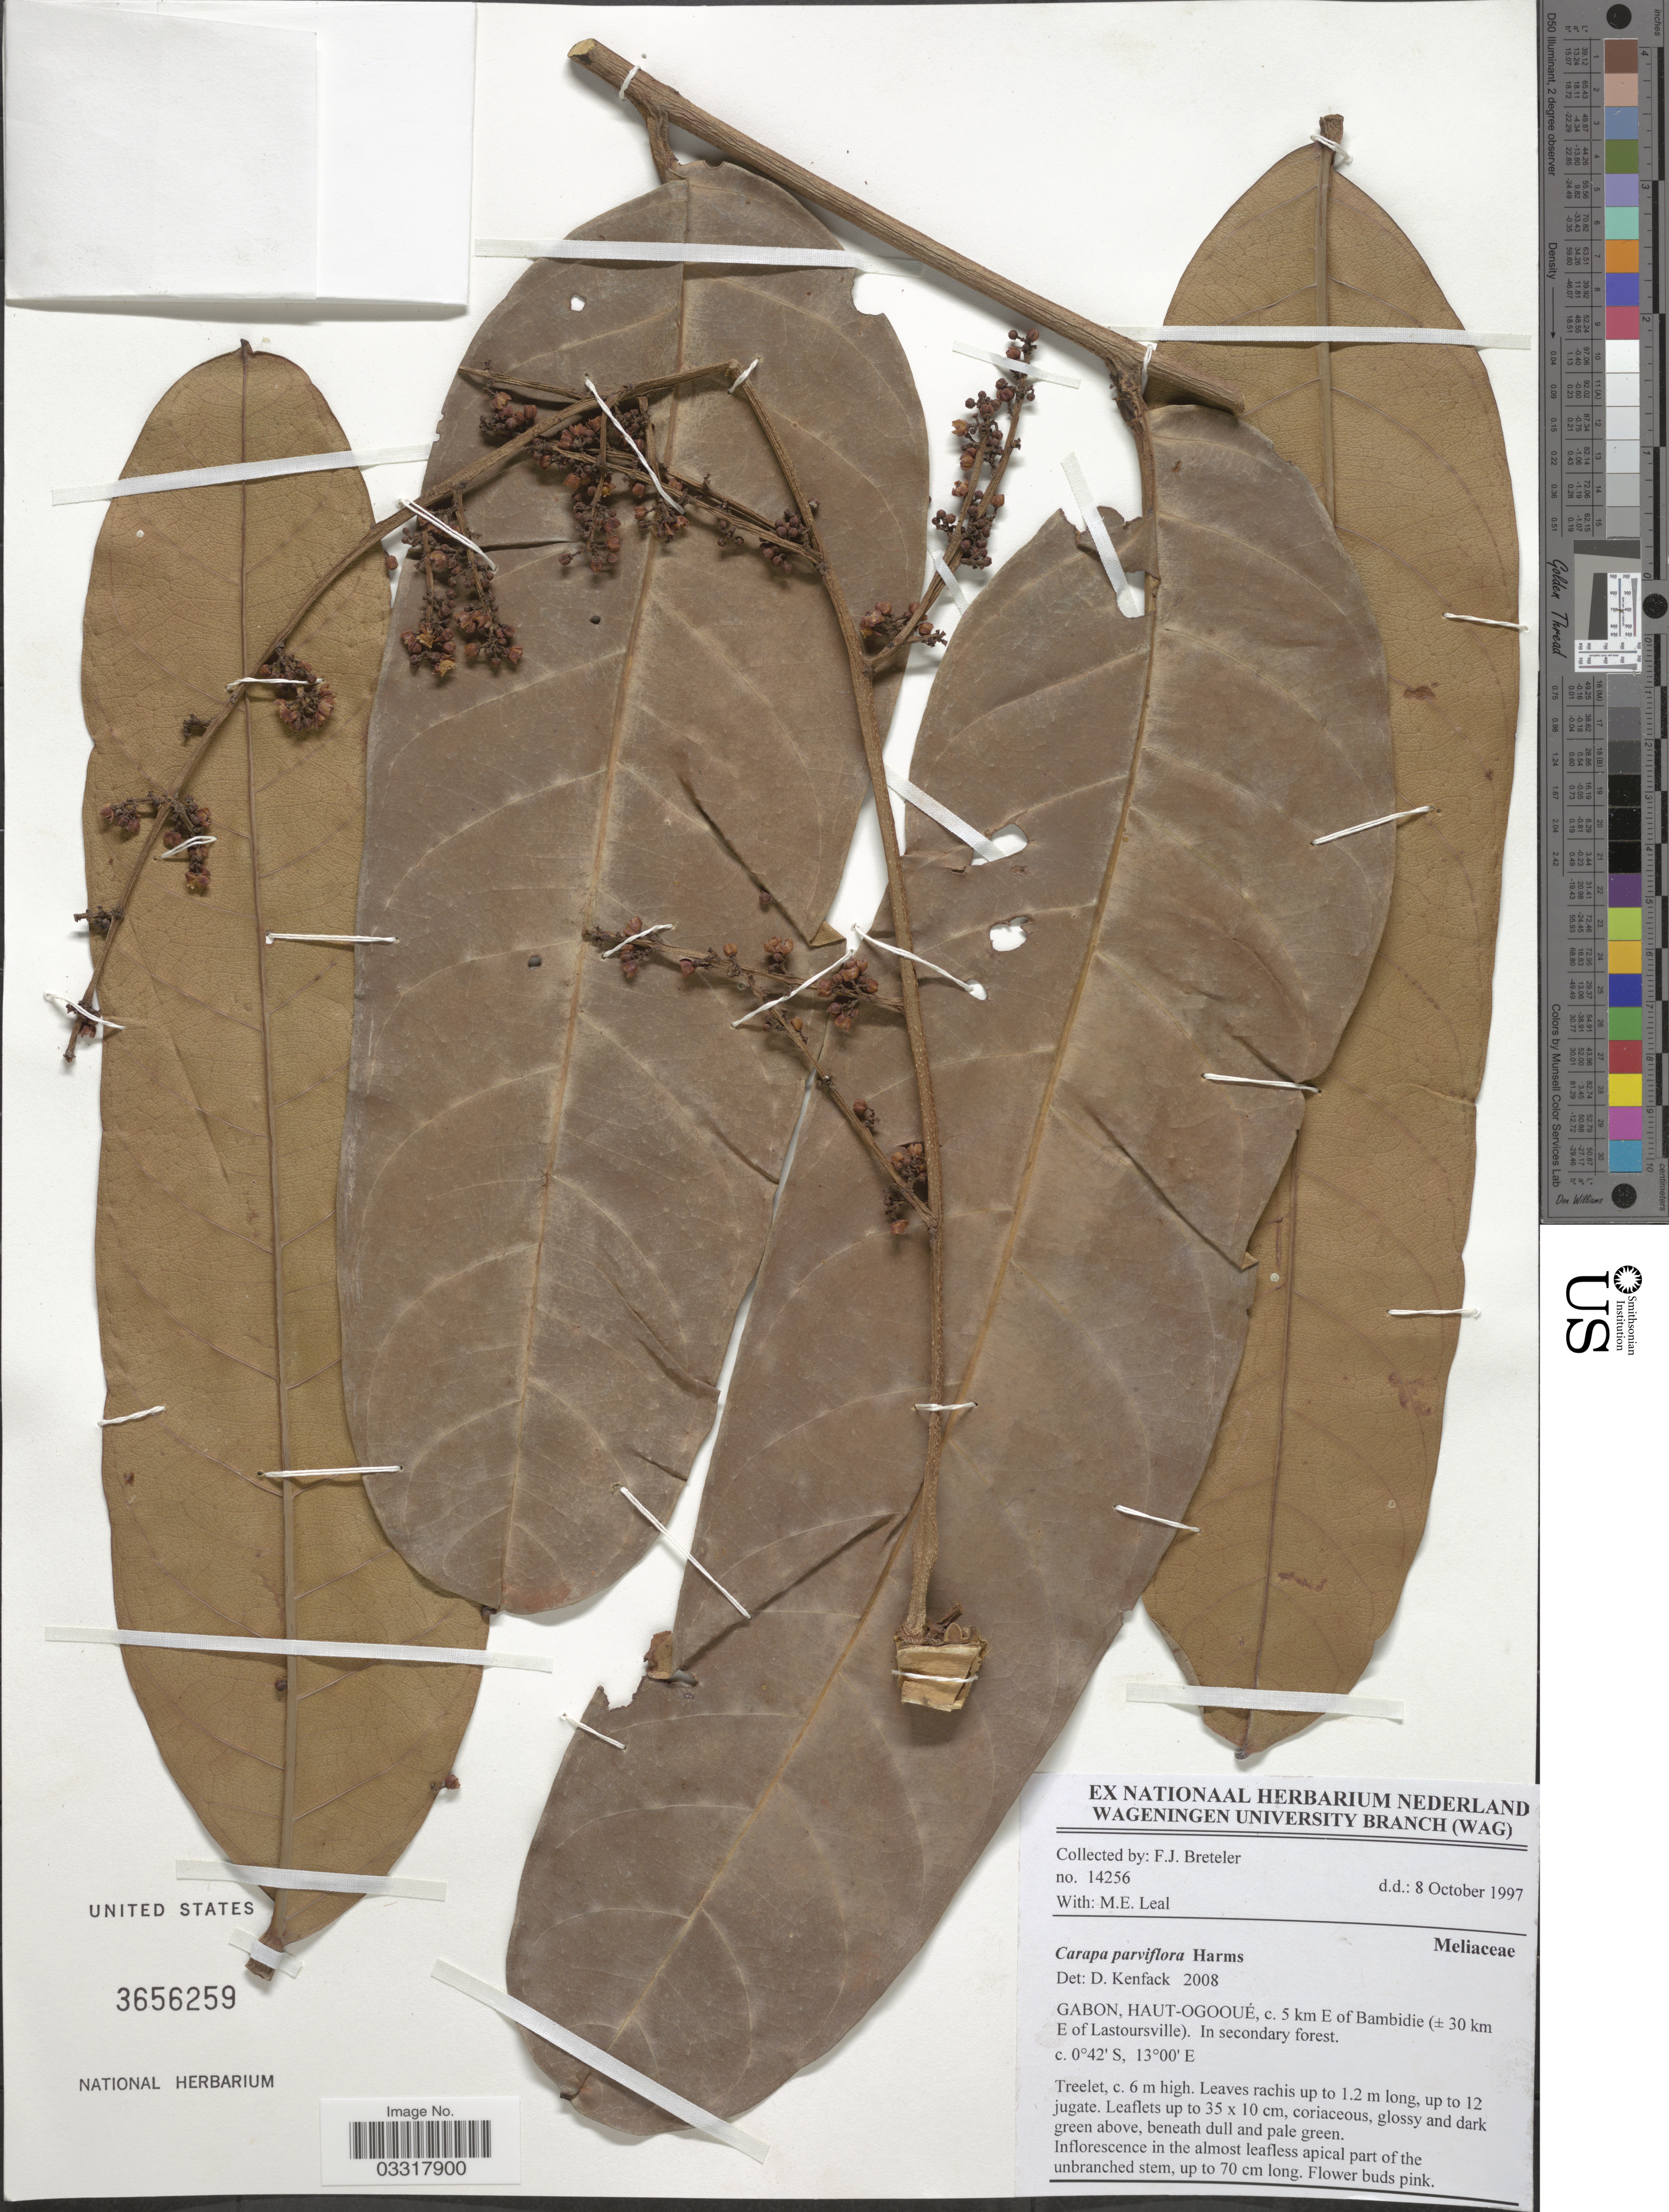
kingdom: Plantae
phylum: Tracheophyta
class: Magnoliopsida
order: Sapindales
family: Meliaceae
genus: Carapa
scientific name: Carapa parviflora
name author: Harms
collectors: F. J. Breteler & M. E. Leal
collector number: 14256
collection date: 1997-10-08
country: Gabon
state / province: Haut-Ogooue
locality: C. 5 km E of Bambidie (± 30 km E of Lastoursville).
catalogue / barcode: US 3656259